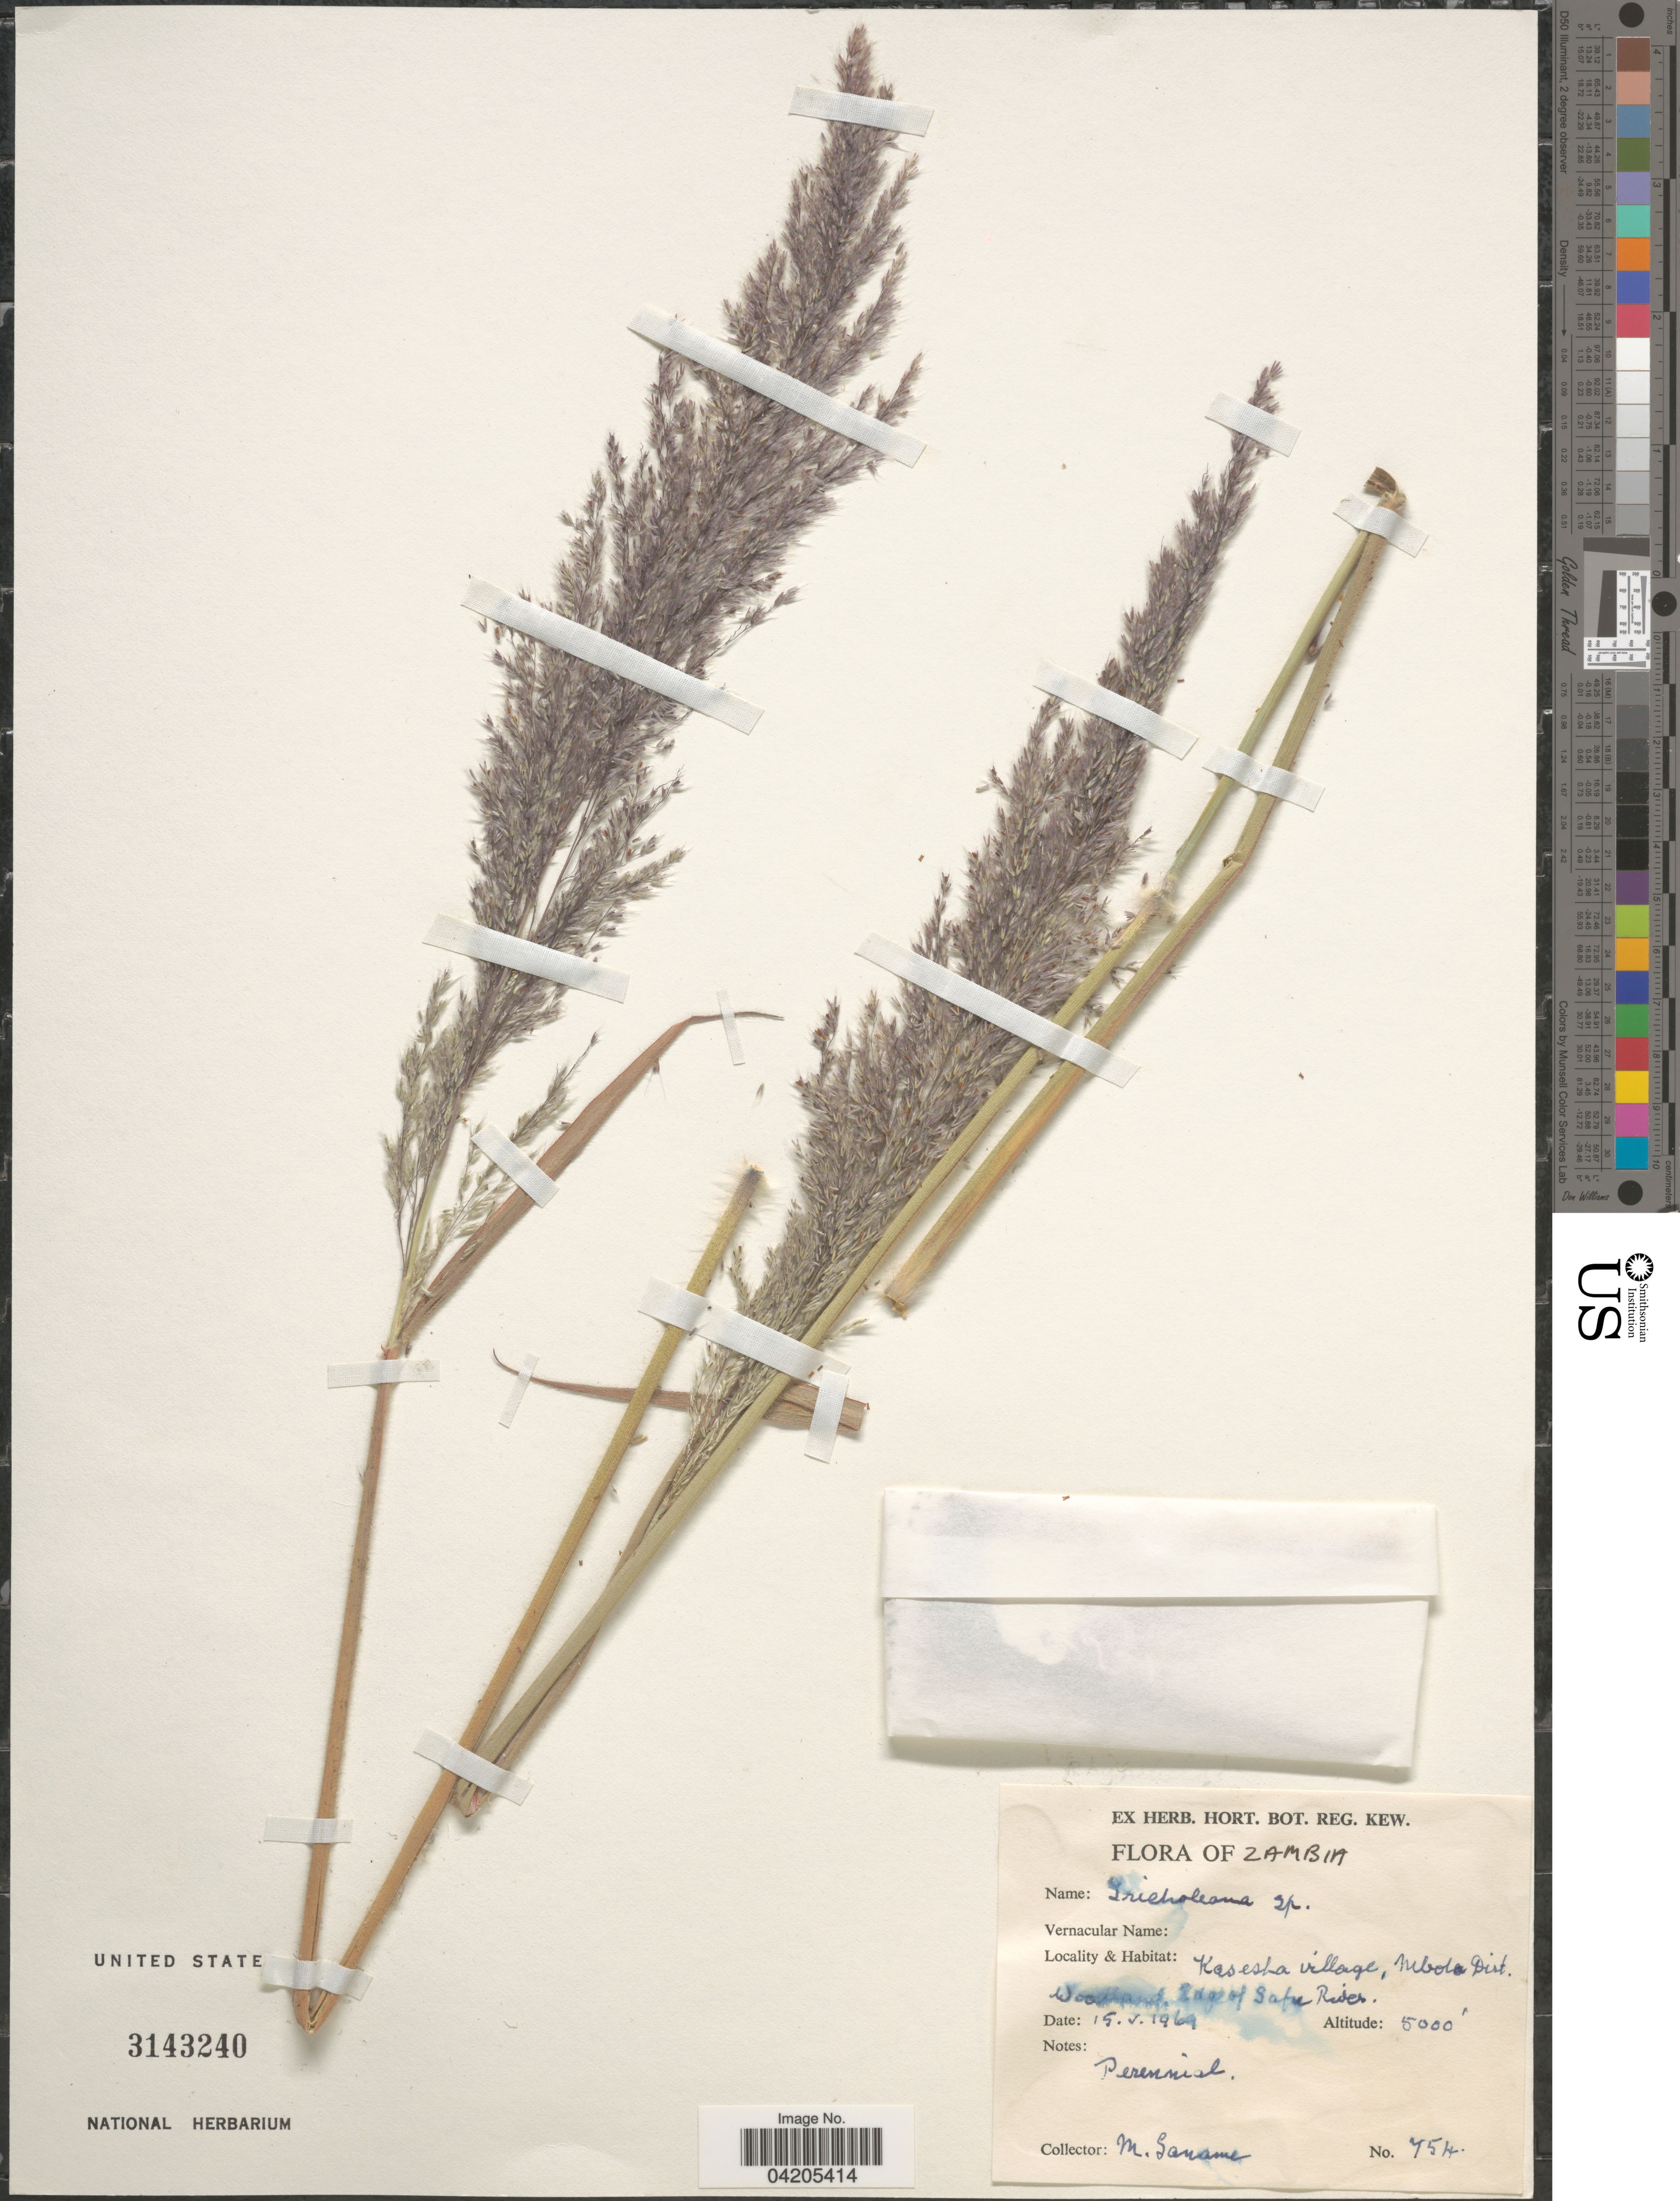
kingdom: Plantae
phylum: Tracheophyta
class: Liliopsida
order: Poales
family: Poaceae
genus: Melinis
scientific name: Melinis longiseta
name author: (A. Rich.) Zizka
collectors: M. Samame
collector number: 754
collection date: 1969-03-15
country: Zambia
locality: Kasesha village, Mbola Dist. Woodland. Edge of Safu River.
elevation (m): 1524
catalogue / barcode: US 3143240